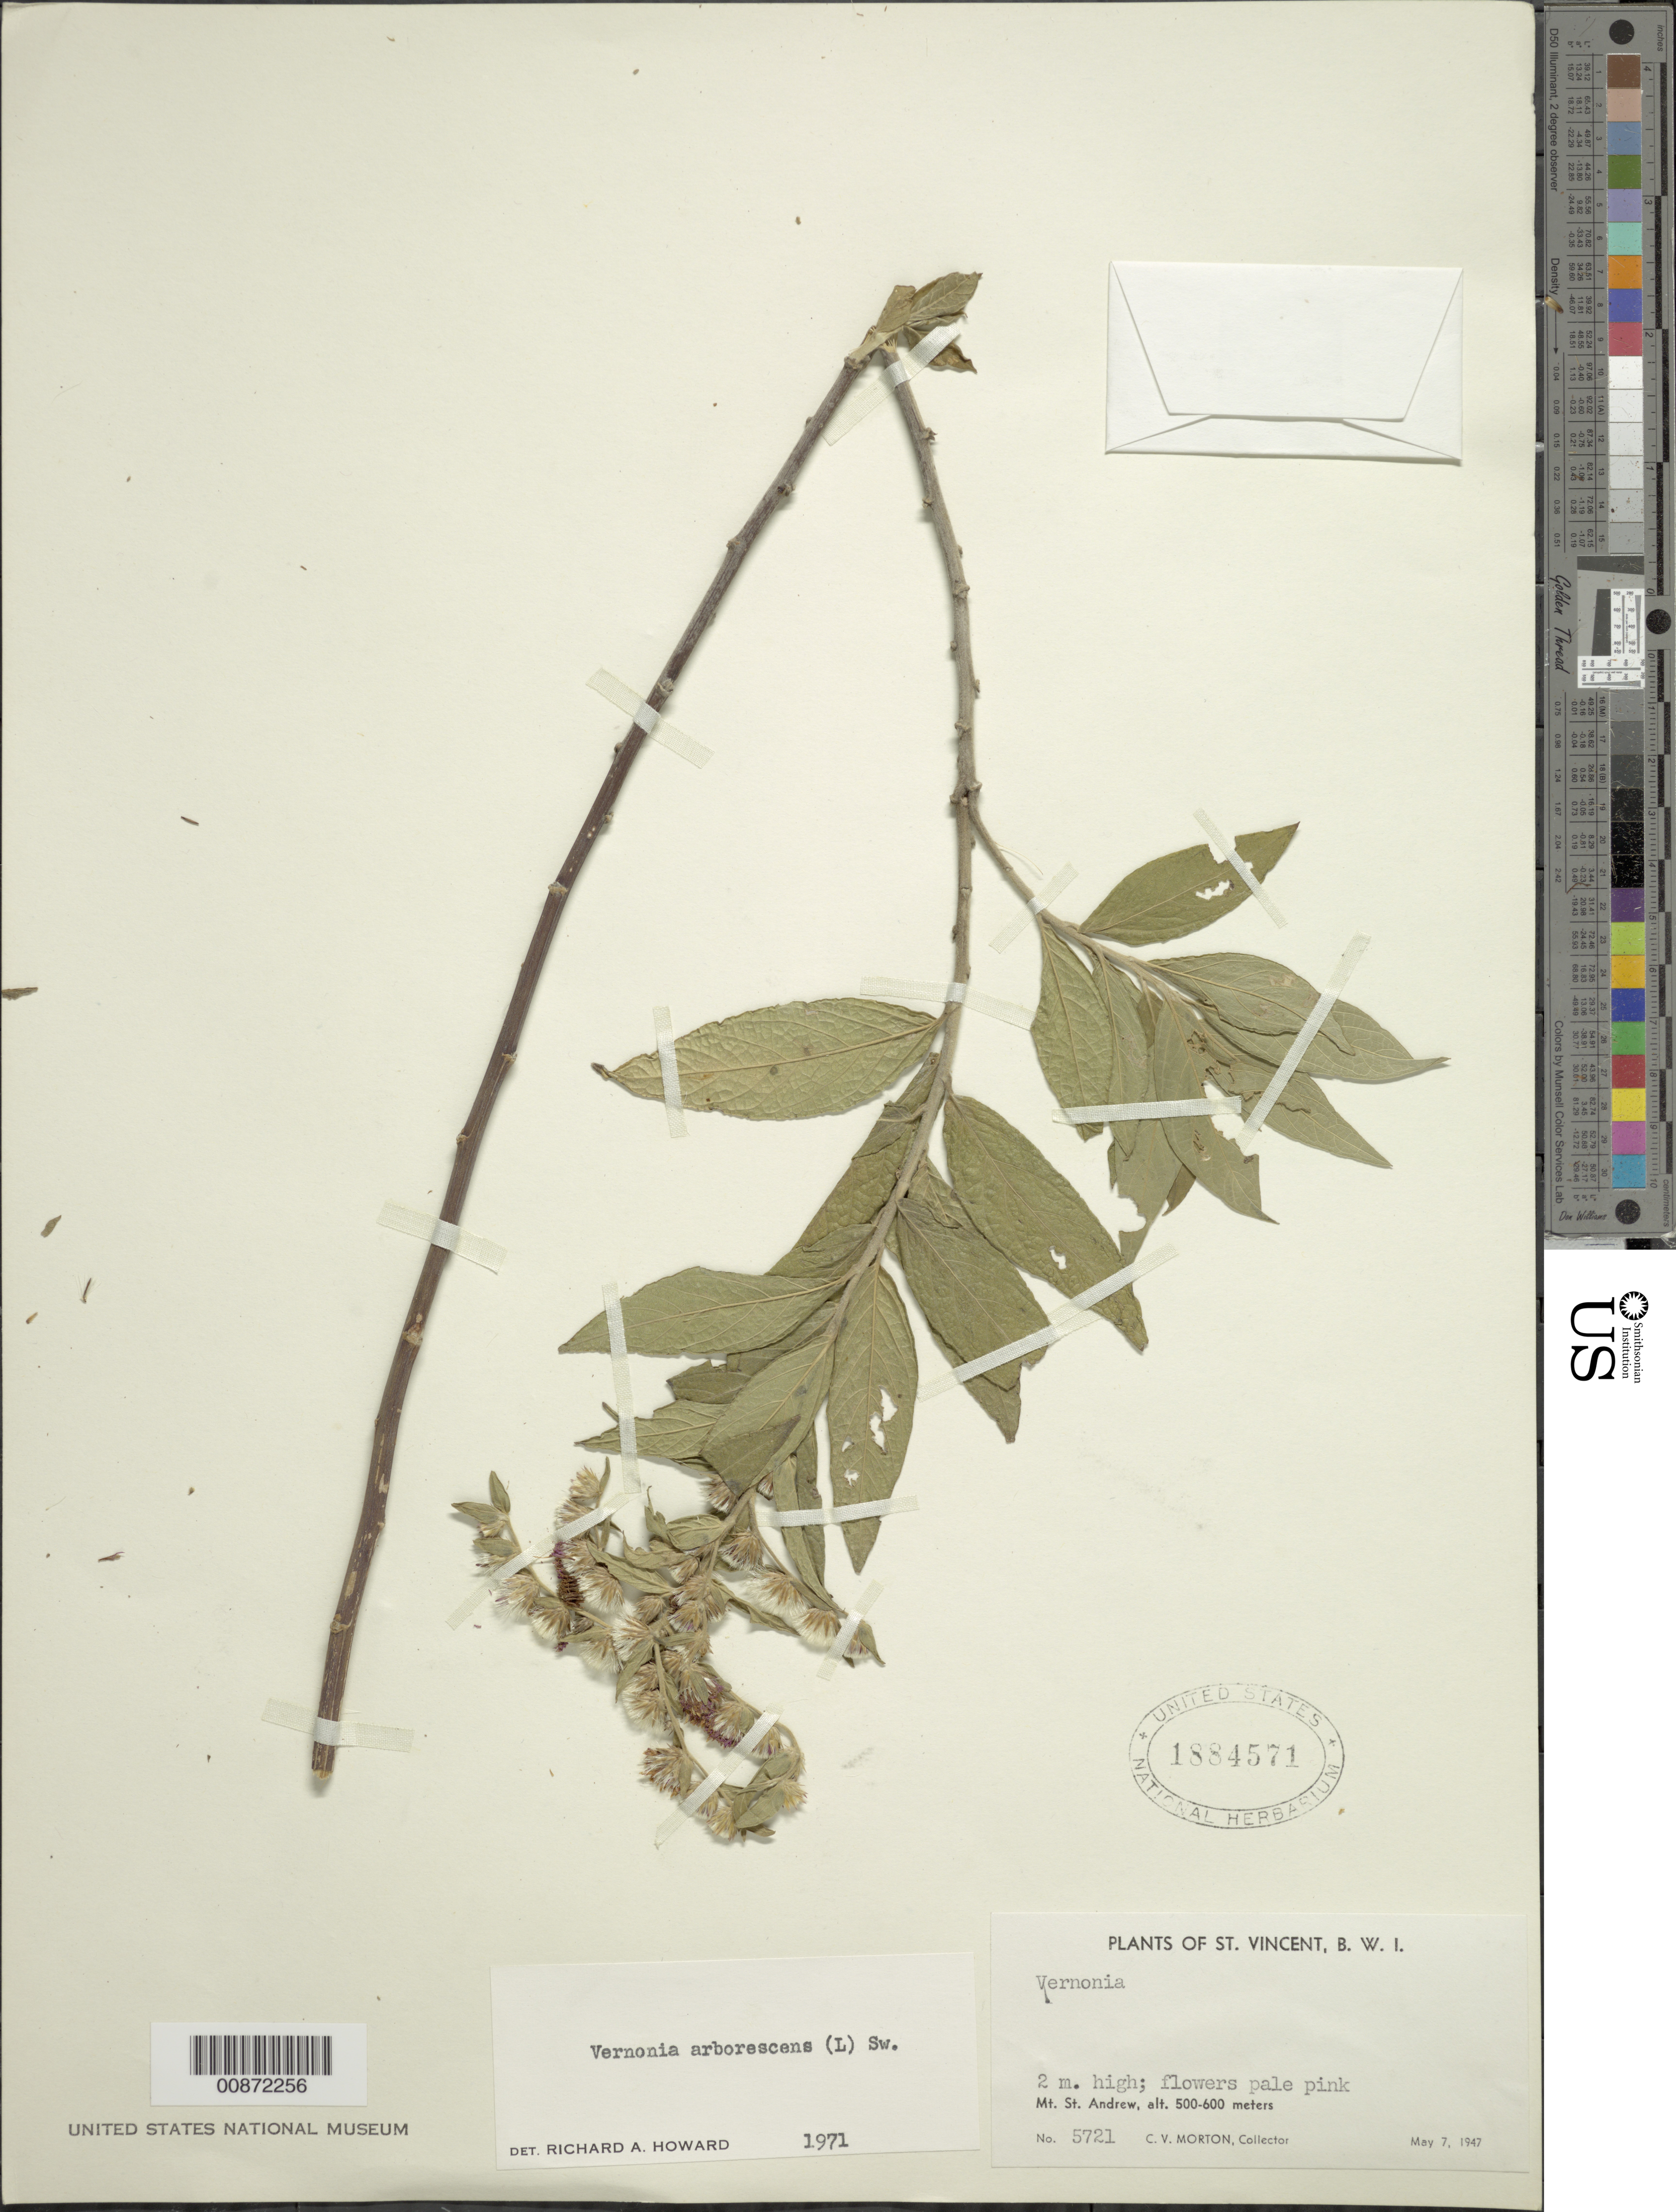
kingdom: Plantae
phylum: Tracheophyta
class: Magnoliopsida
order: Asterales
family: Asteraceae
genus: Vernonia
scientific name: Vernonia arborescens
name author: (L.) Sw.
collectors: C. V. Morton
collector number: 5721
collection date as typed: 07 May 1947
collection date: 1947-05-07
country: St. Vincent - Grenadines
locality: Mt. St. Andrew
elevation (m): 500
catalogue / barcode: US 1884571